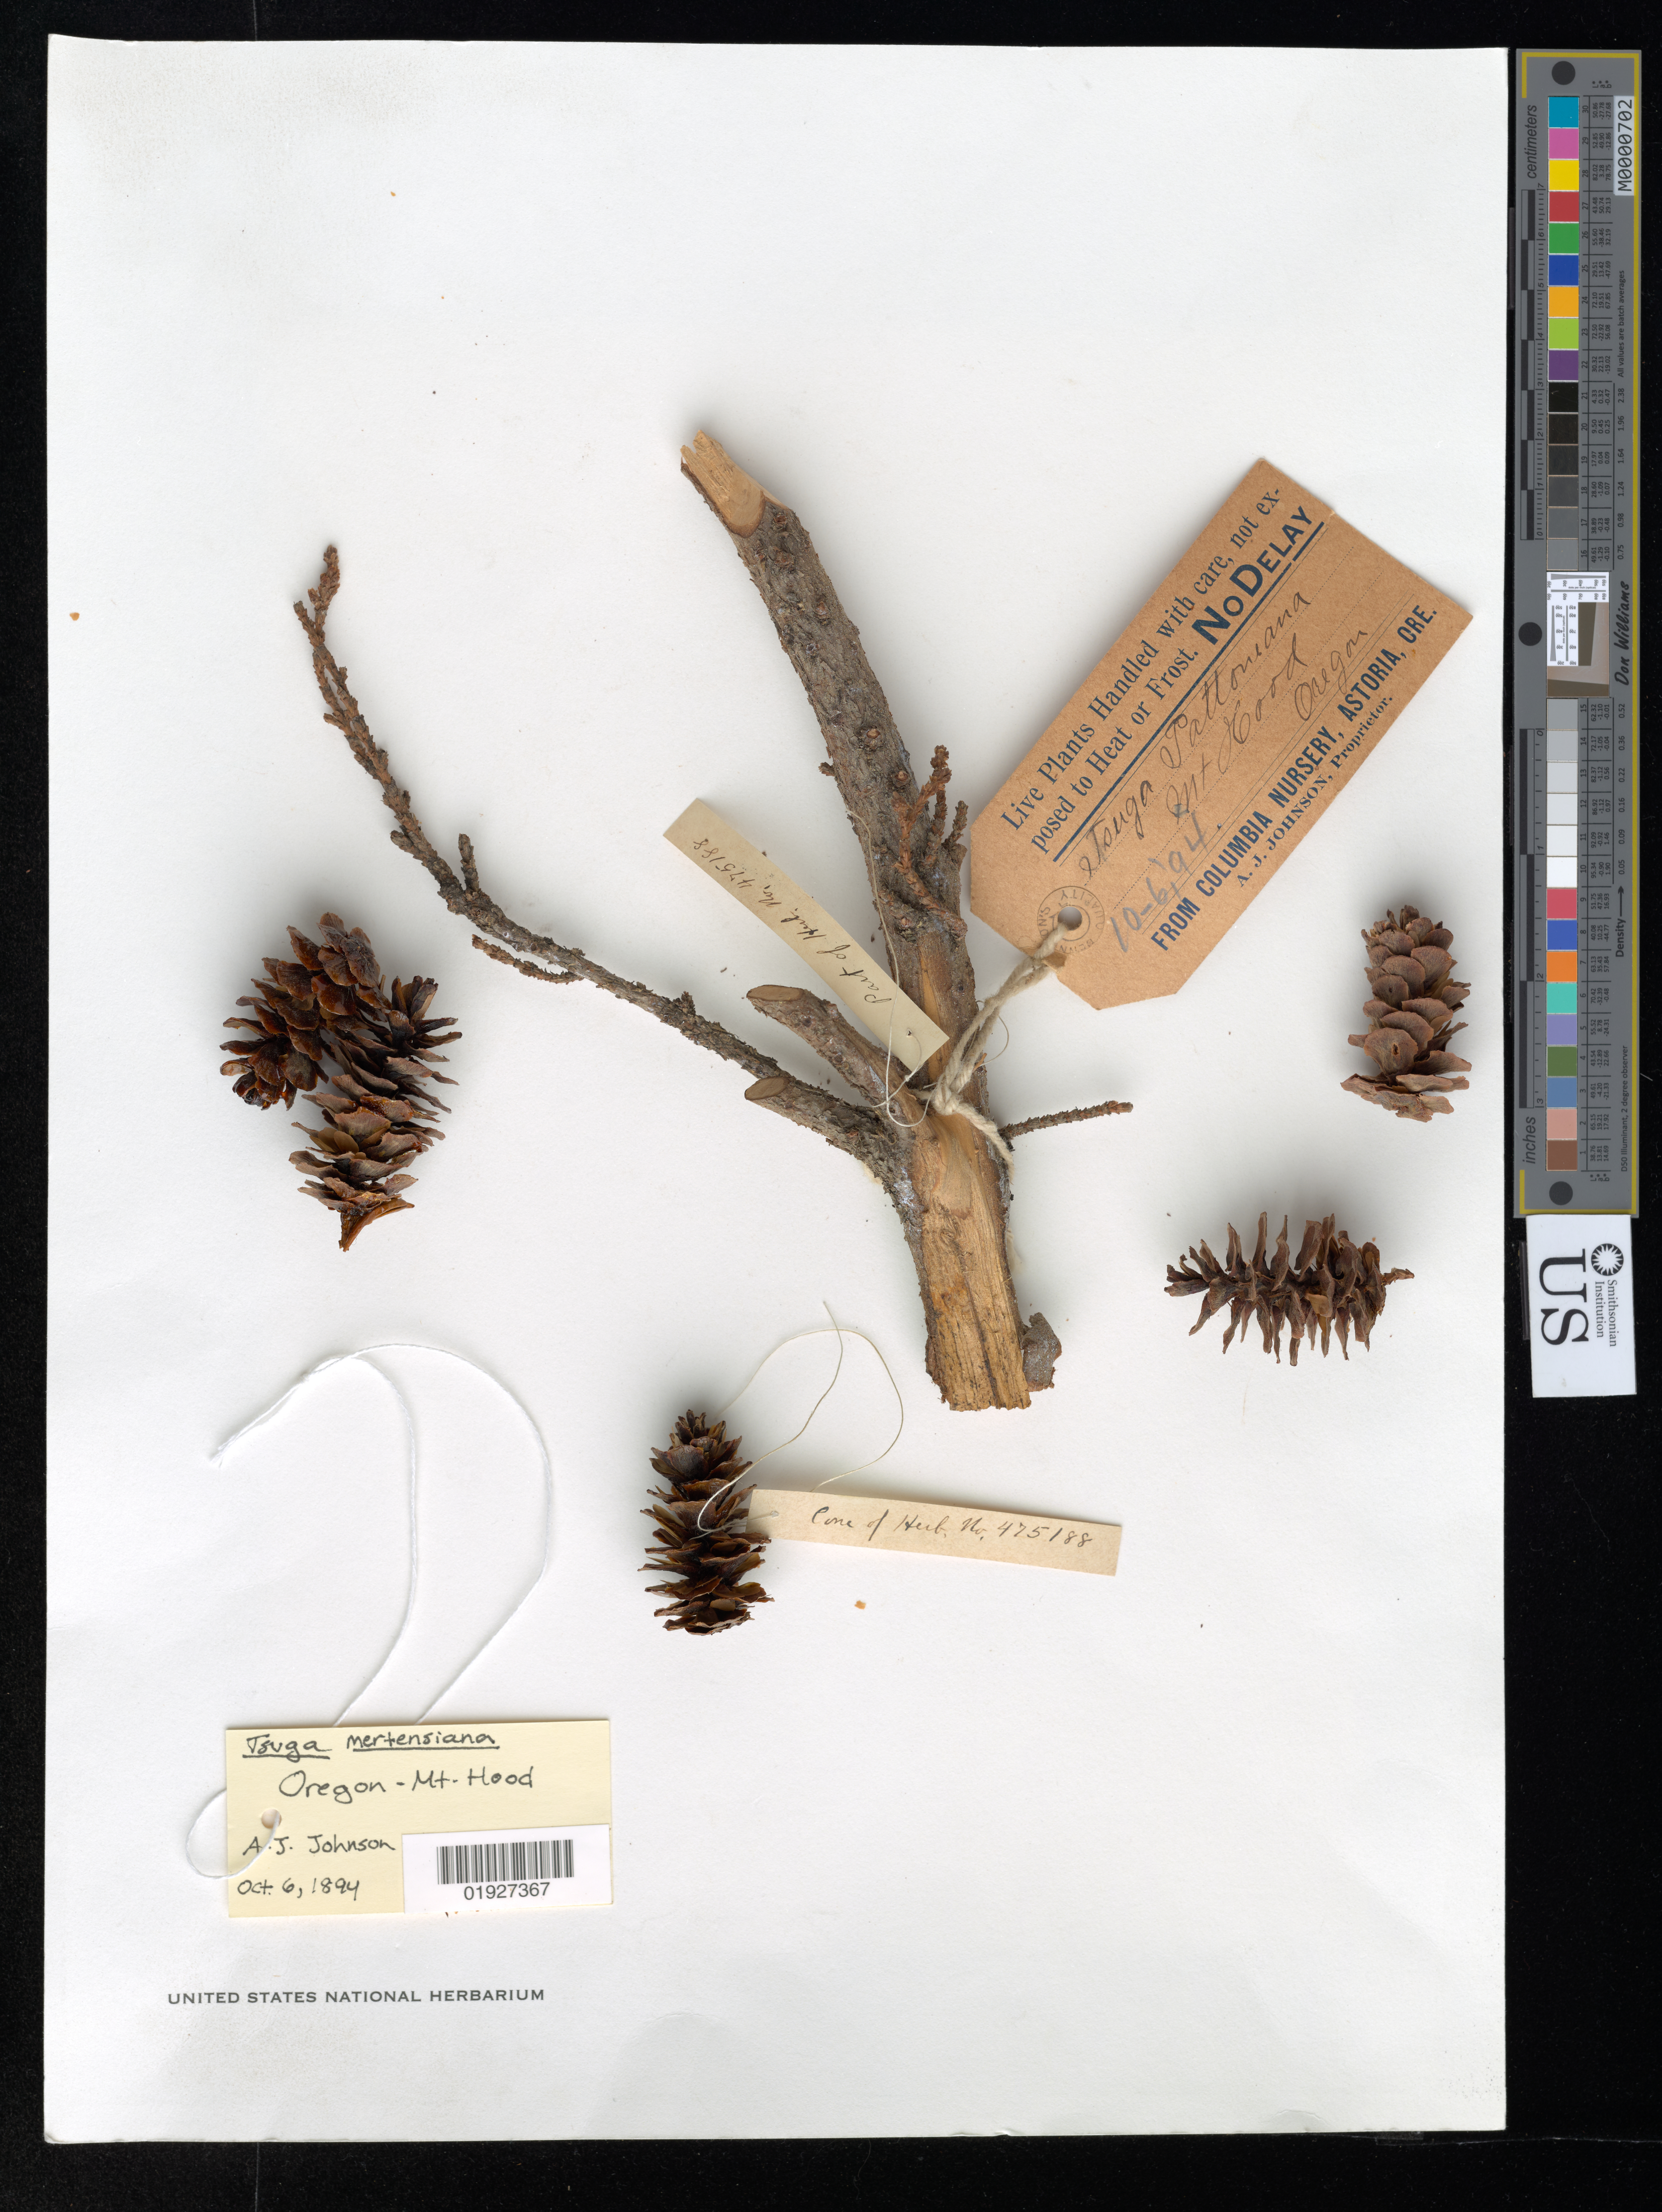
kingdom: Plantae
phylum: Tracheophyta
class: Pinopsida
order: Pinales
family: Pinaceae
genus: Tsuga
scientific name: Tsuga mertensiana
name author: (Bong.) Carrière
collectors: A. Johnson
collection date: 1894-10-06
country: United States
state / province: Oregon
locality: Mt. Hood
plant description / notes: Herb. no. 475188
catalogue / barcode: US 475188